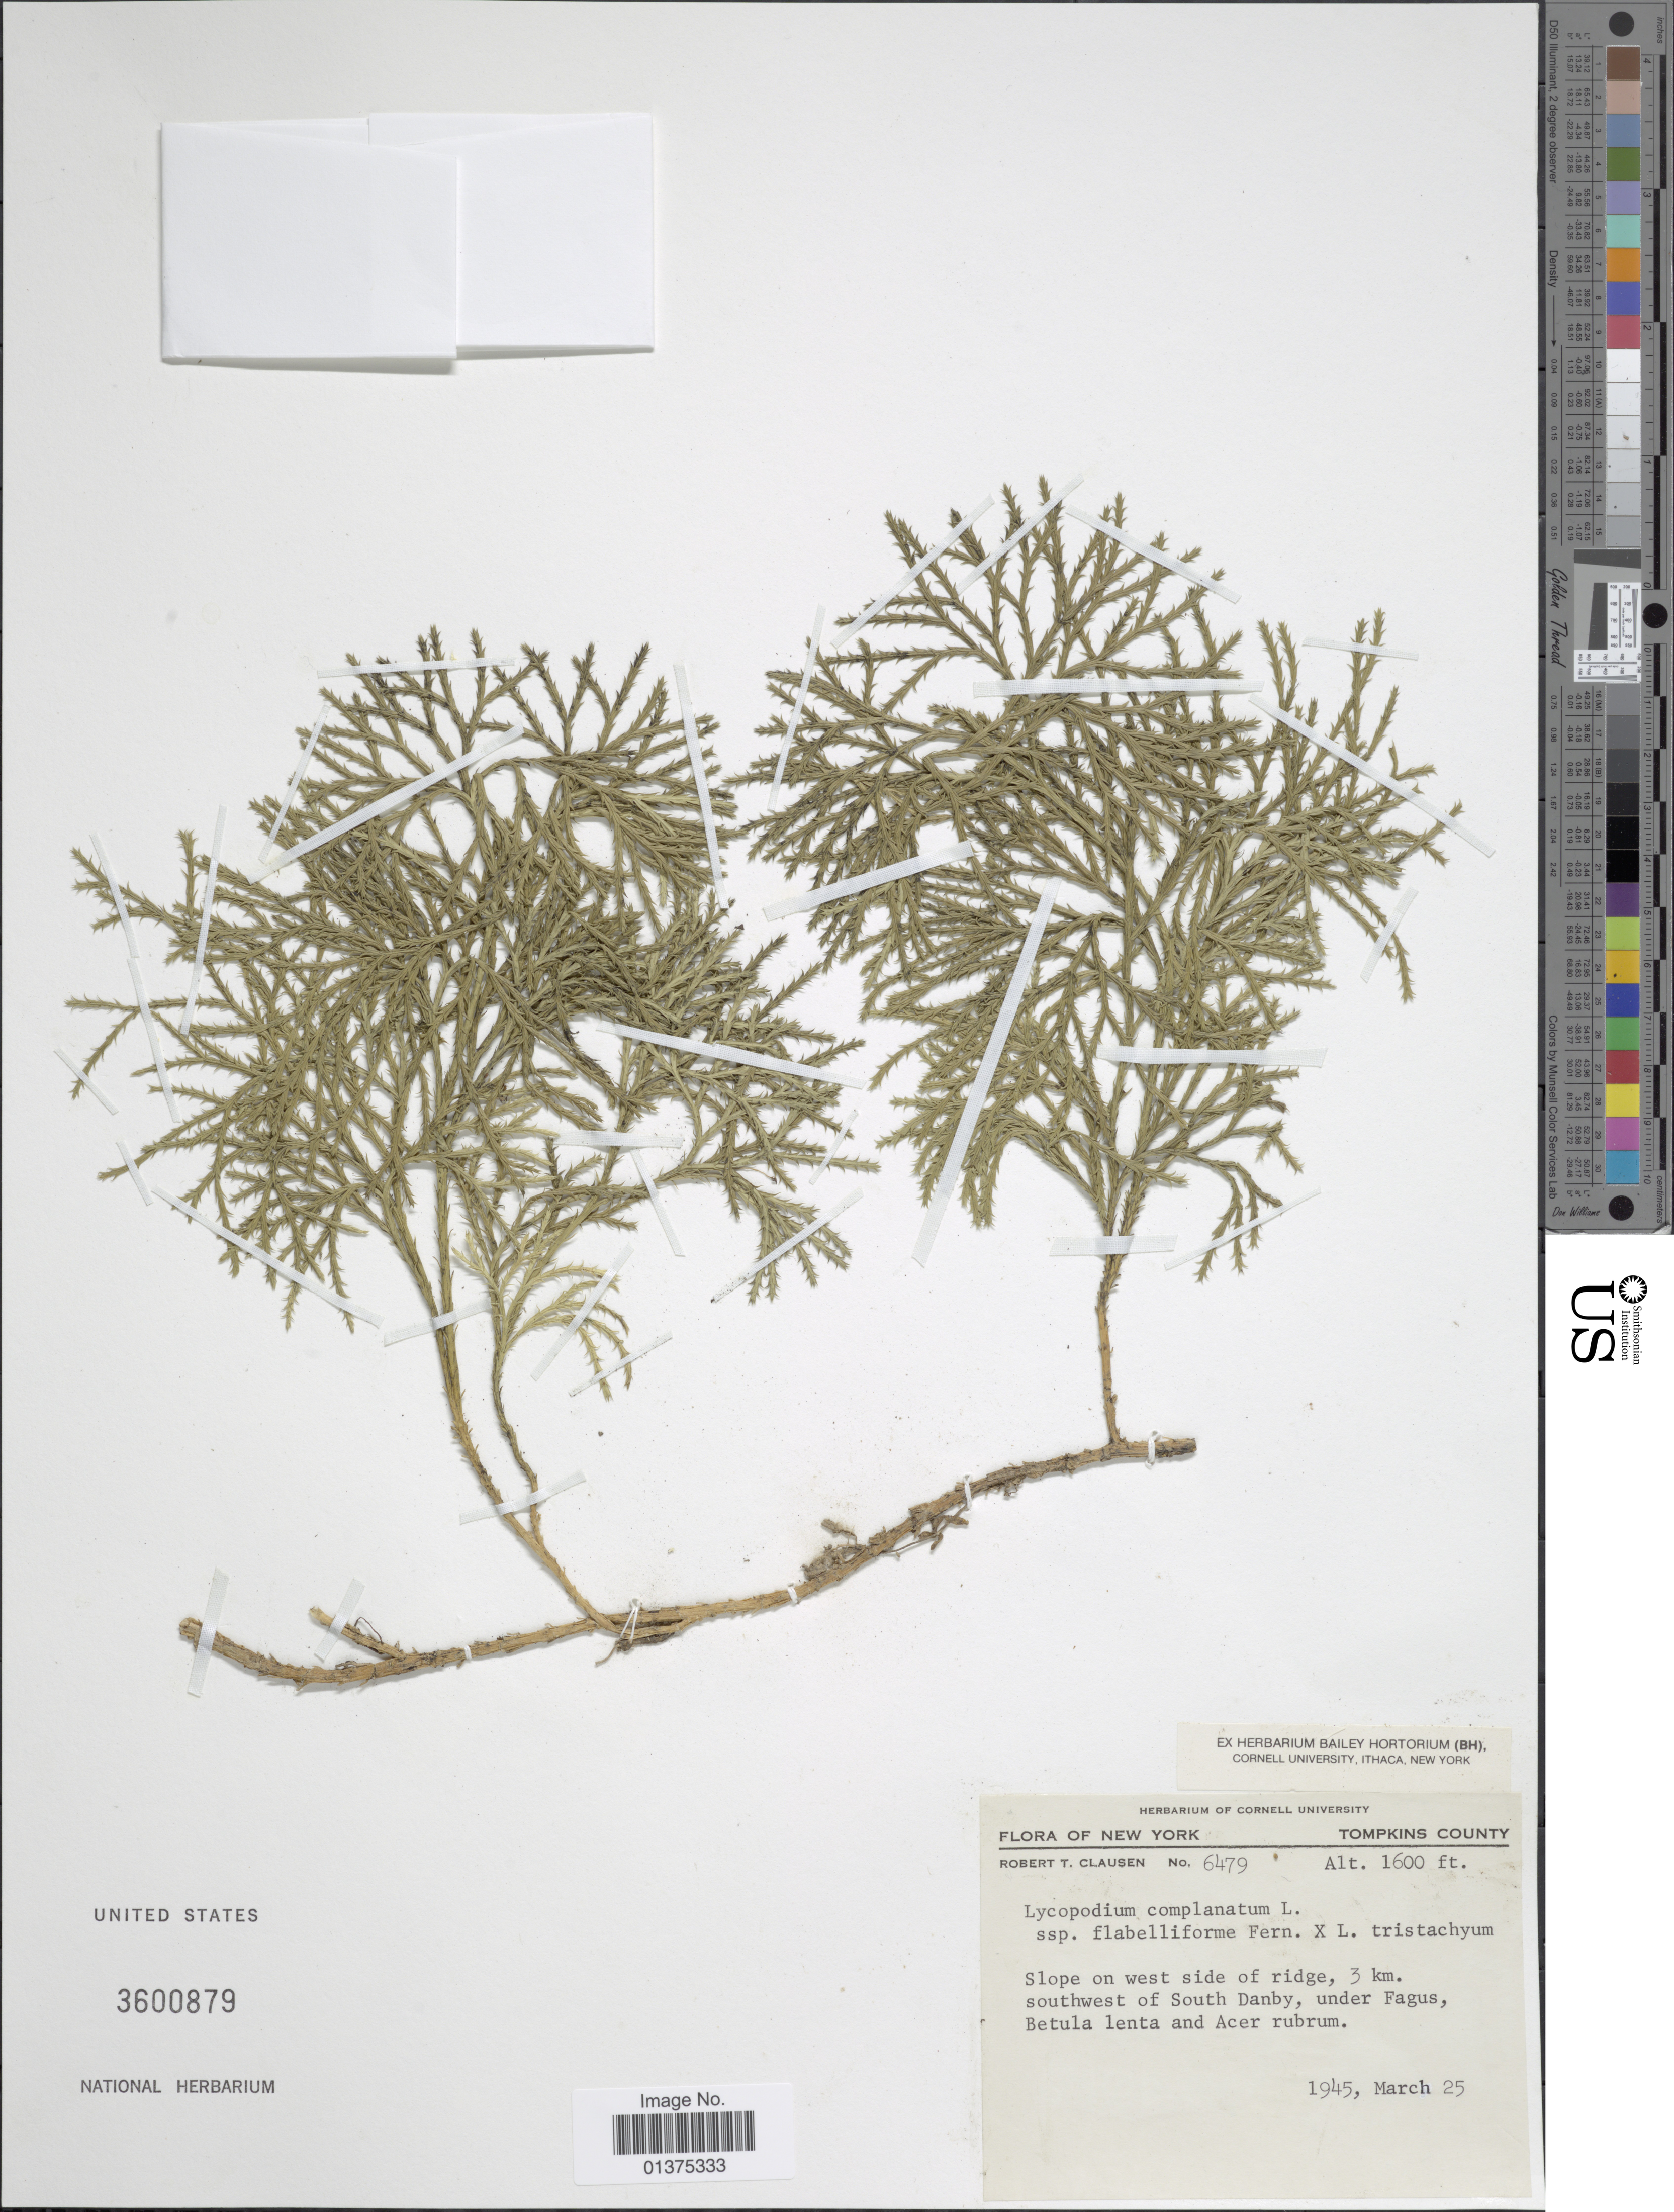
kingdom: Plantae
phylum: Tracheophyta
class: Lycopodiopsida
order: Lycopodiales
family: Lycopodiaceae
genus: Diphasiastrum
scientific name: Diphasiastrum digitatum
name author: (Dill. ex A. Braun) Holub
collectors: R. T. Clausen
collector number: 6479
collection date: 1945-03-25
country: United States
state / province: New York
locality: Tompkins County, Slope on west side of ridge, 3 km. southwest of South Danby, under fagus, Batula lenta and Acer rubrum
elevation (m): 488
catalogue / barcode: US 3600879